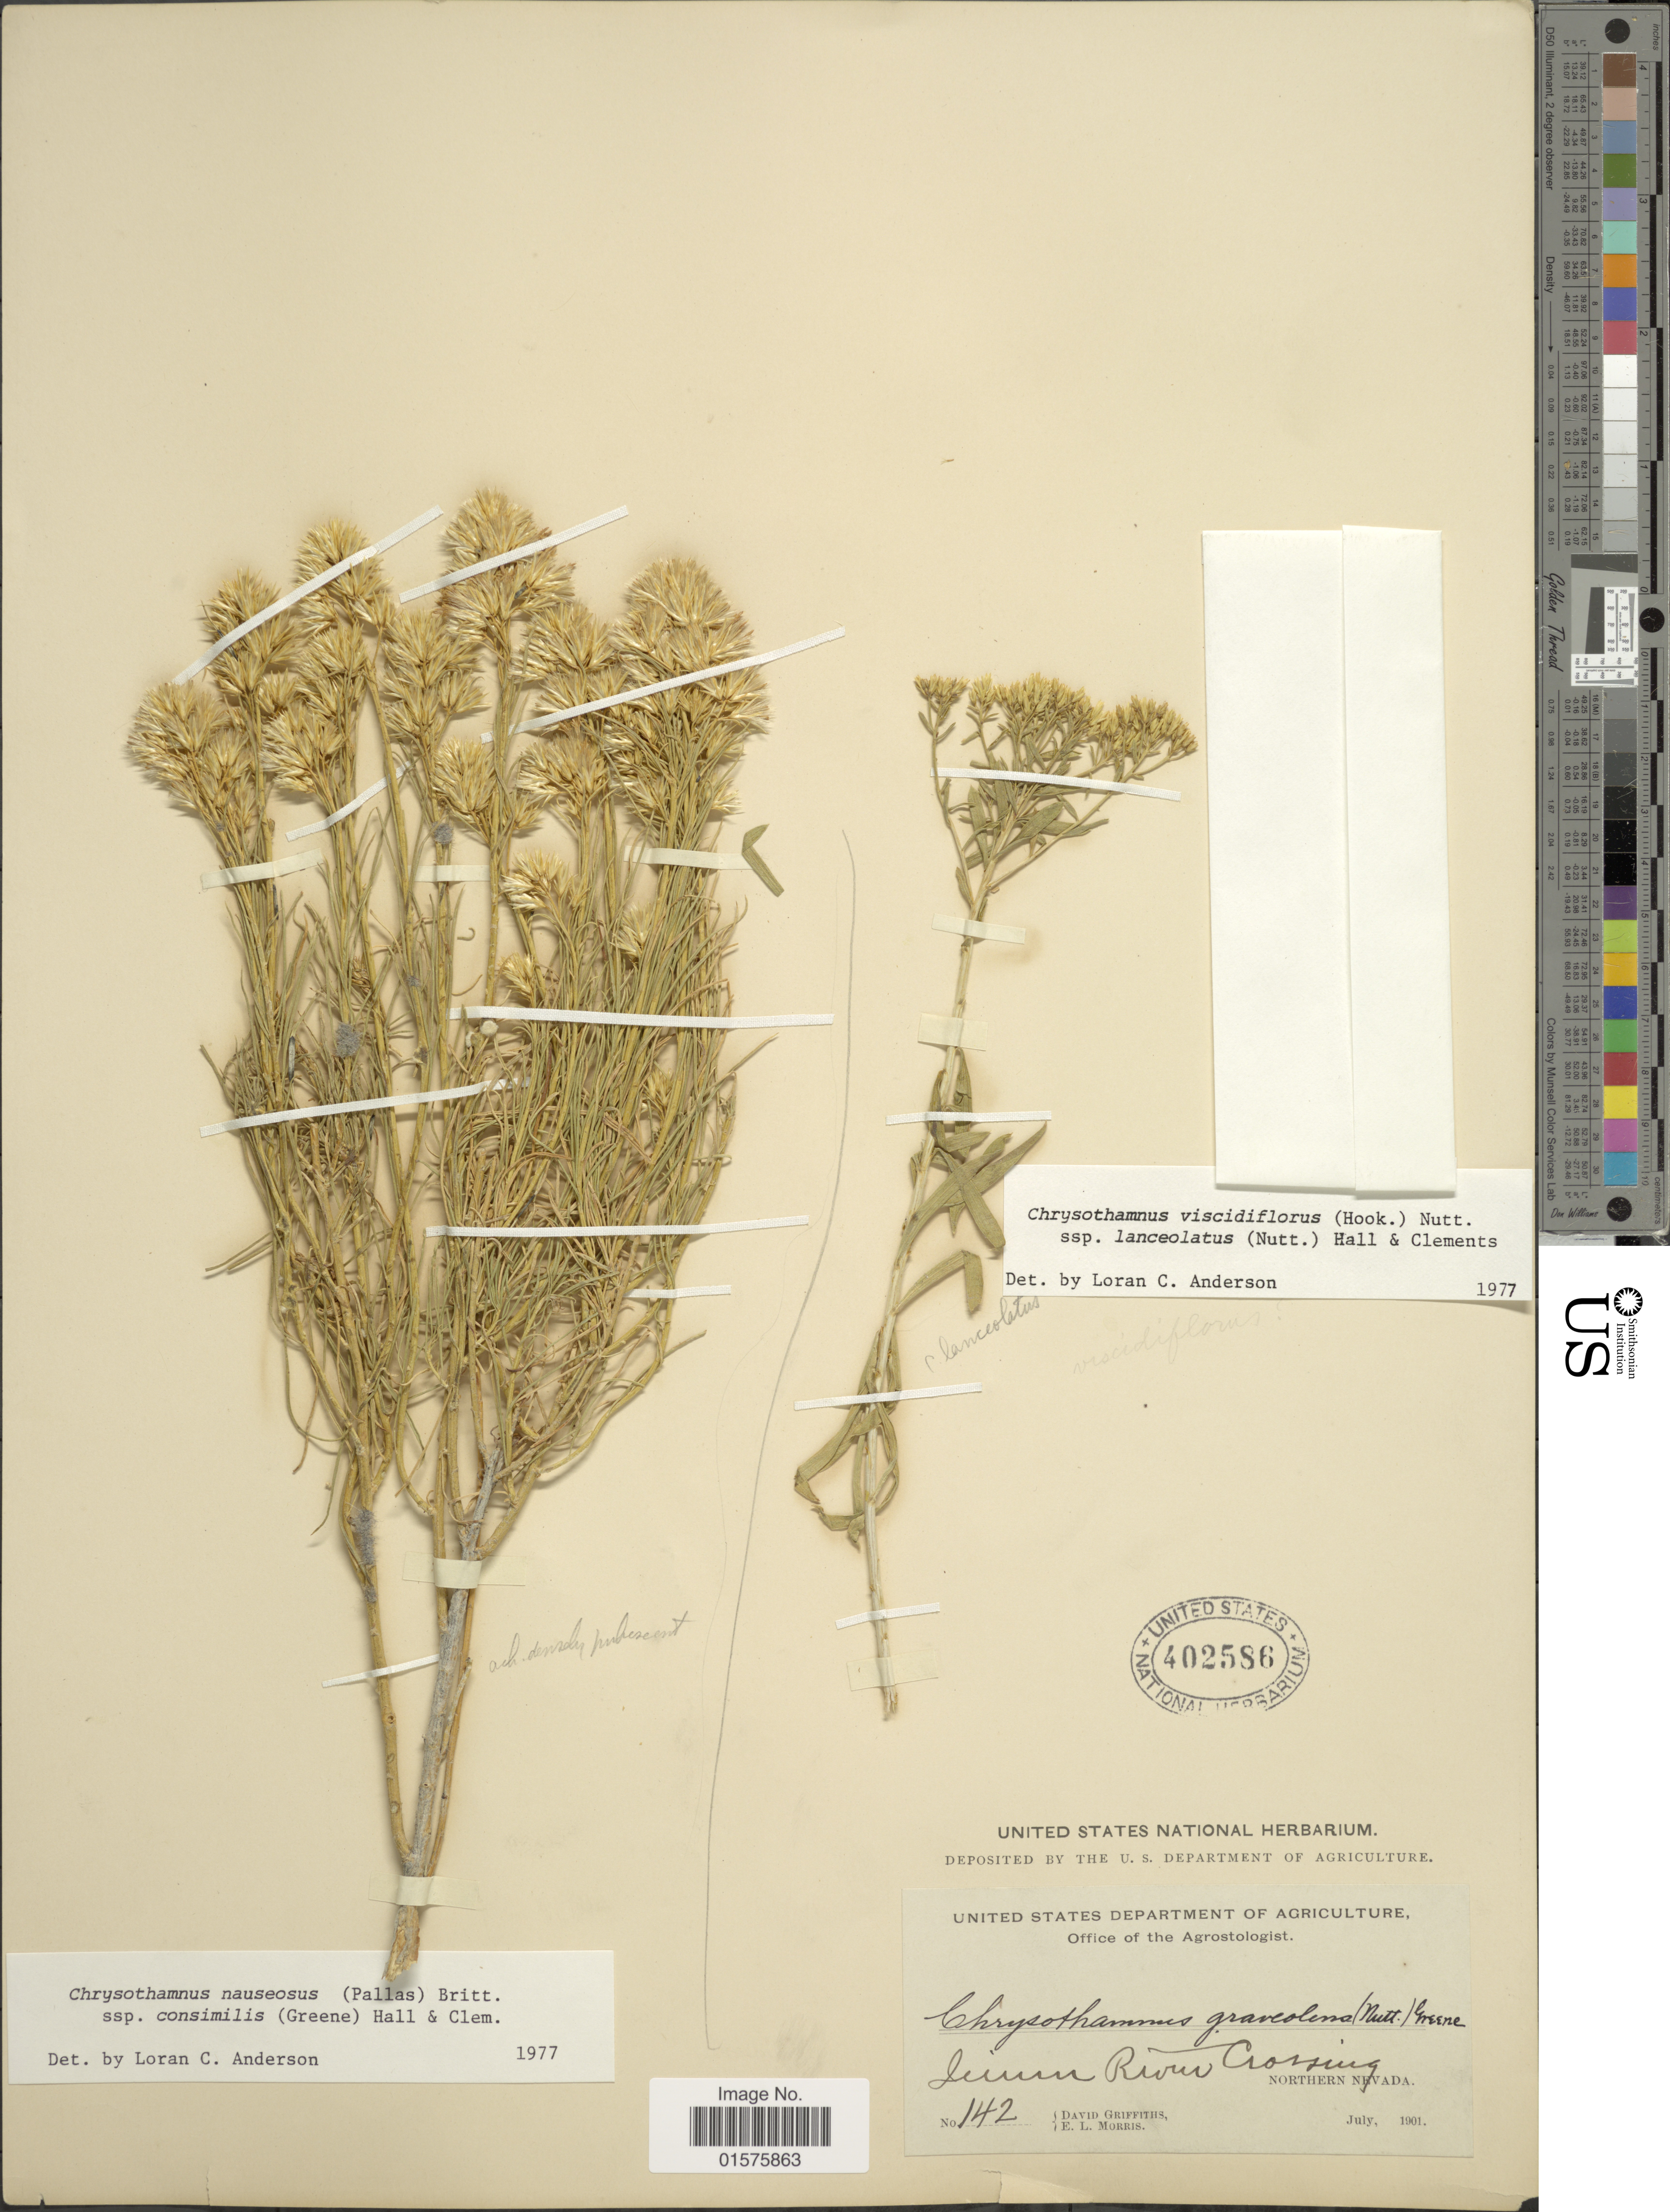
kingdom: Plantae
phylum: Tracheophyta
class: Magnoliopsida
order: Asterales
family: Asteraceae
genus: Ericameria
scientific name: Ericameria nauseosa var. oreophila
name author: (A. Nelson) G.L. Nesom & G.I. Baird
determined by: Urbatsch, Lowell E., Curator (LSU), Louisiana State University (UNITED STATES)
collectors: D. Griffiths & E. Morris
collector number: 142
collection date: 1901-07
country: United States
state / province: Nevada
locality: Quinn River Crossing, Northern Nevada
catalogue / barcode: US 402586